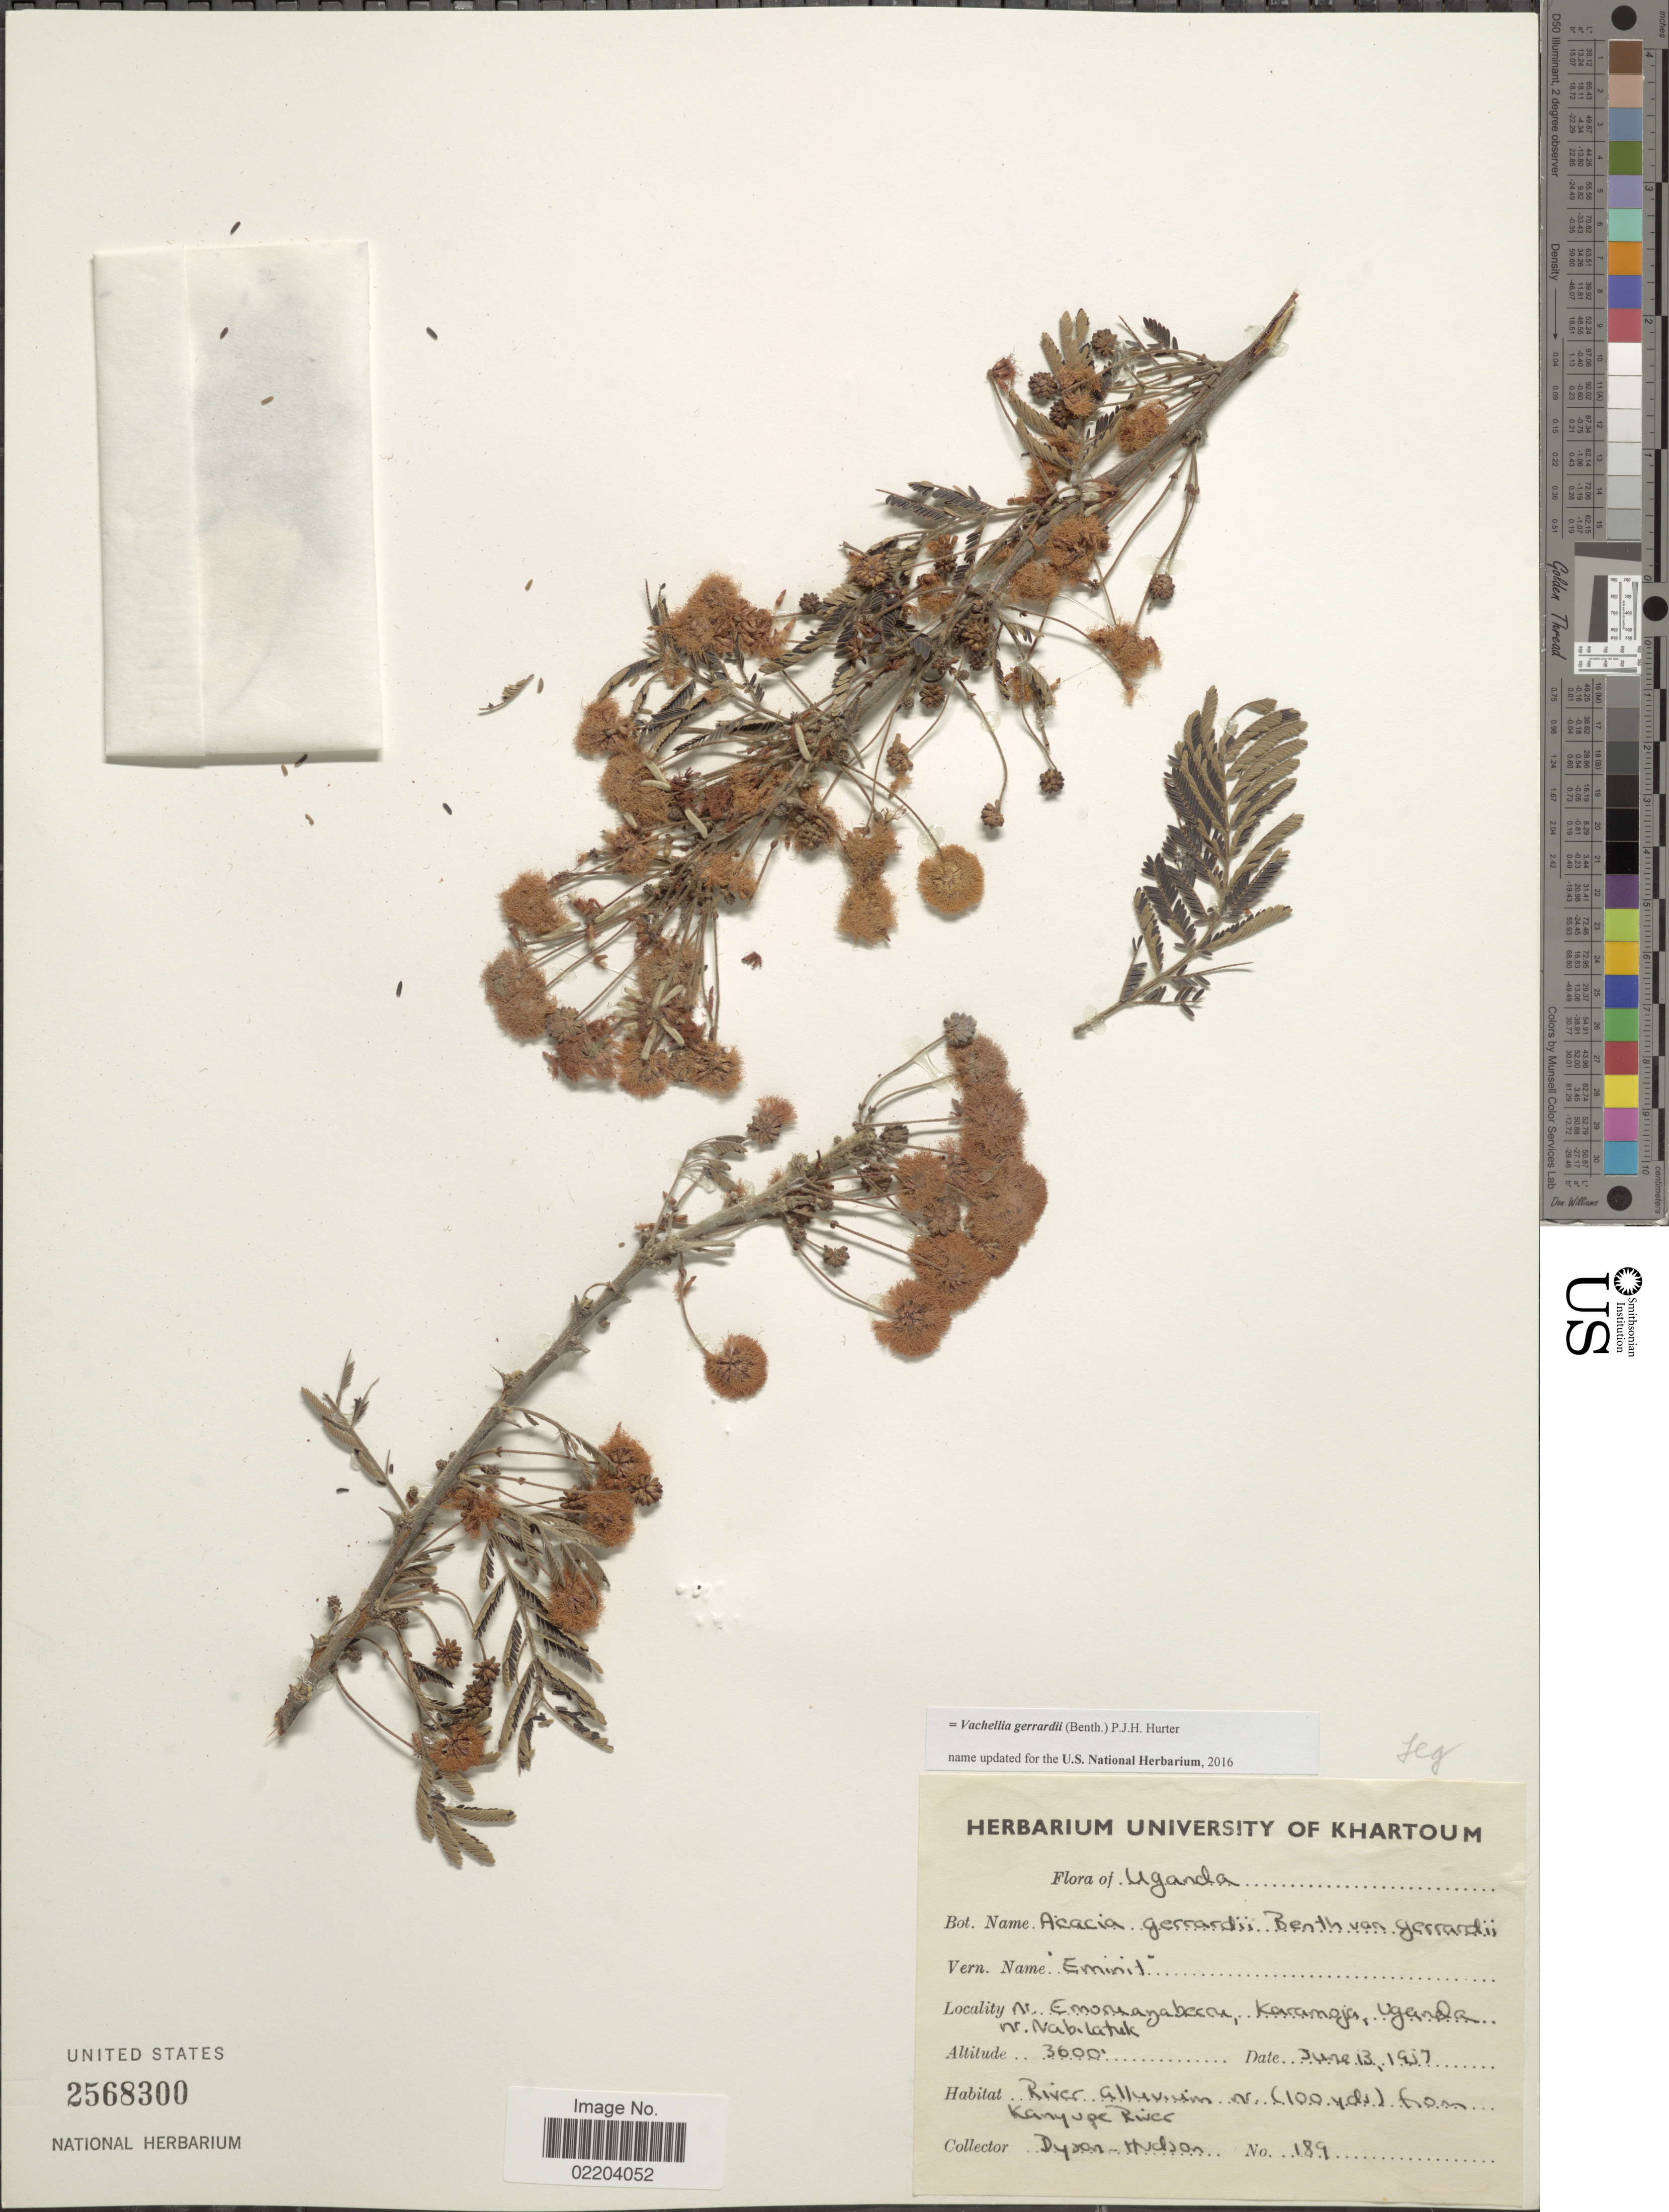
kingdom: Plantae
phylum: Tracheophyta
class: Magnoliopsida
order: Fabales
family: Fabaceae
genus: Vachellia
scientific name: Vachellia gerrardii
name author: (Benth.) P.J.H. Hurter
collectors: Dyson-Hudson, --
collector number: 189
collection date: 1937-06-13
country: Uganda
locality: Nr. Emoruangaberru, Karamoja, Uganda. Nr. Nabilatuk.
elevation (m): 1097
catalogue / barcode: US 2568300